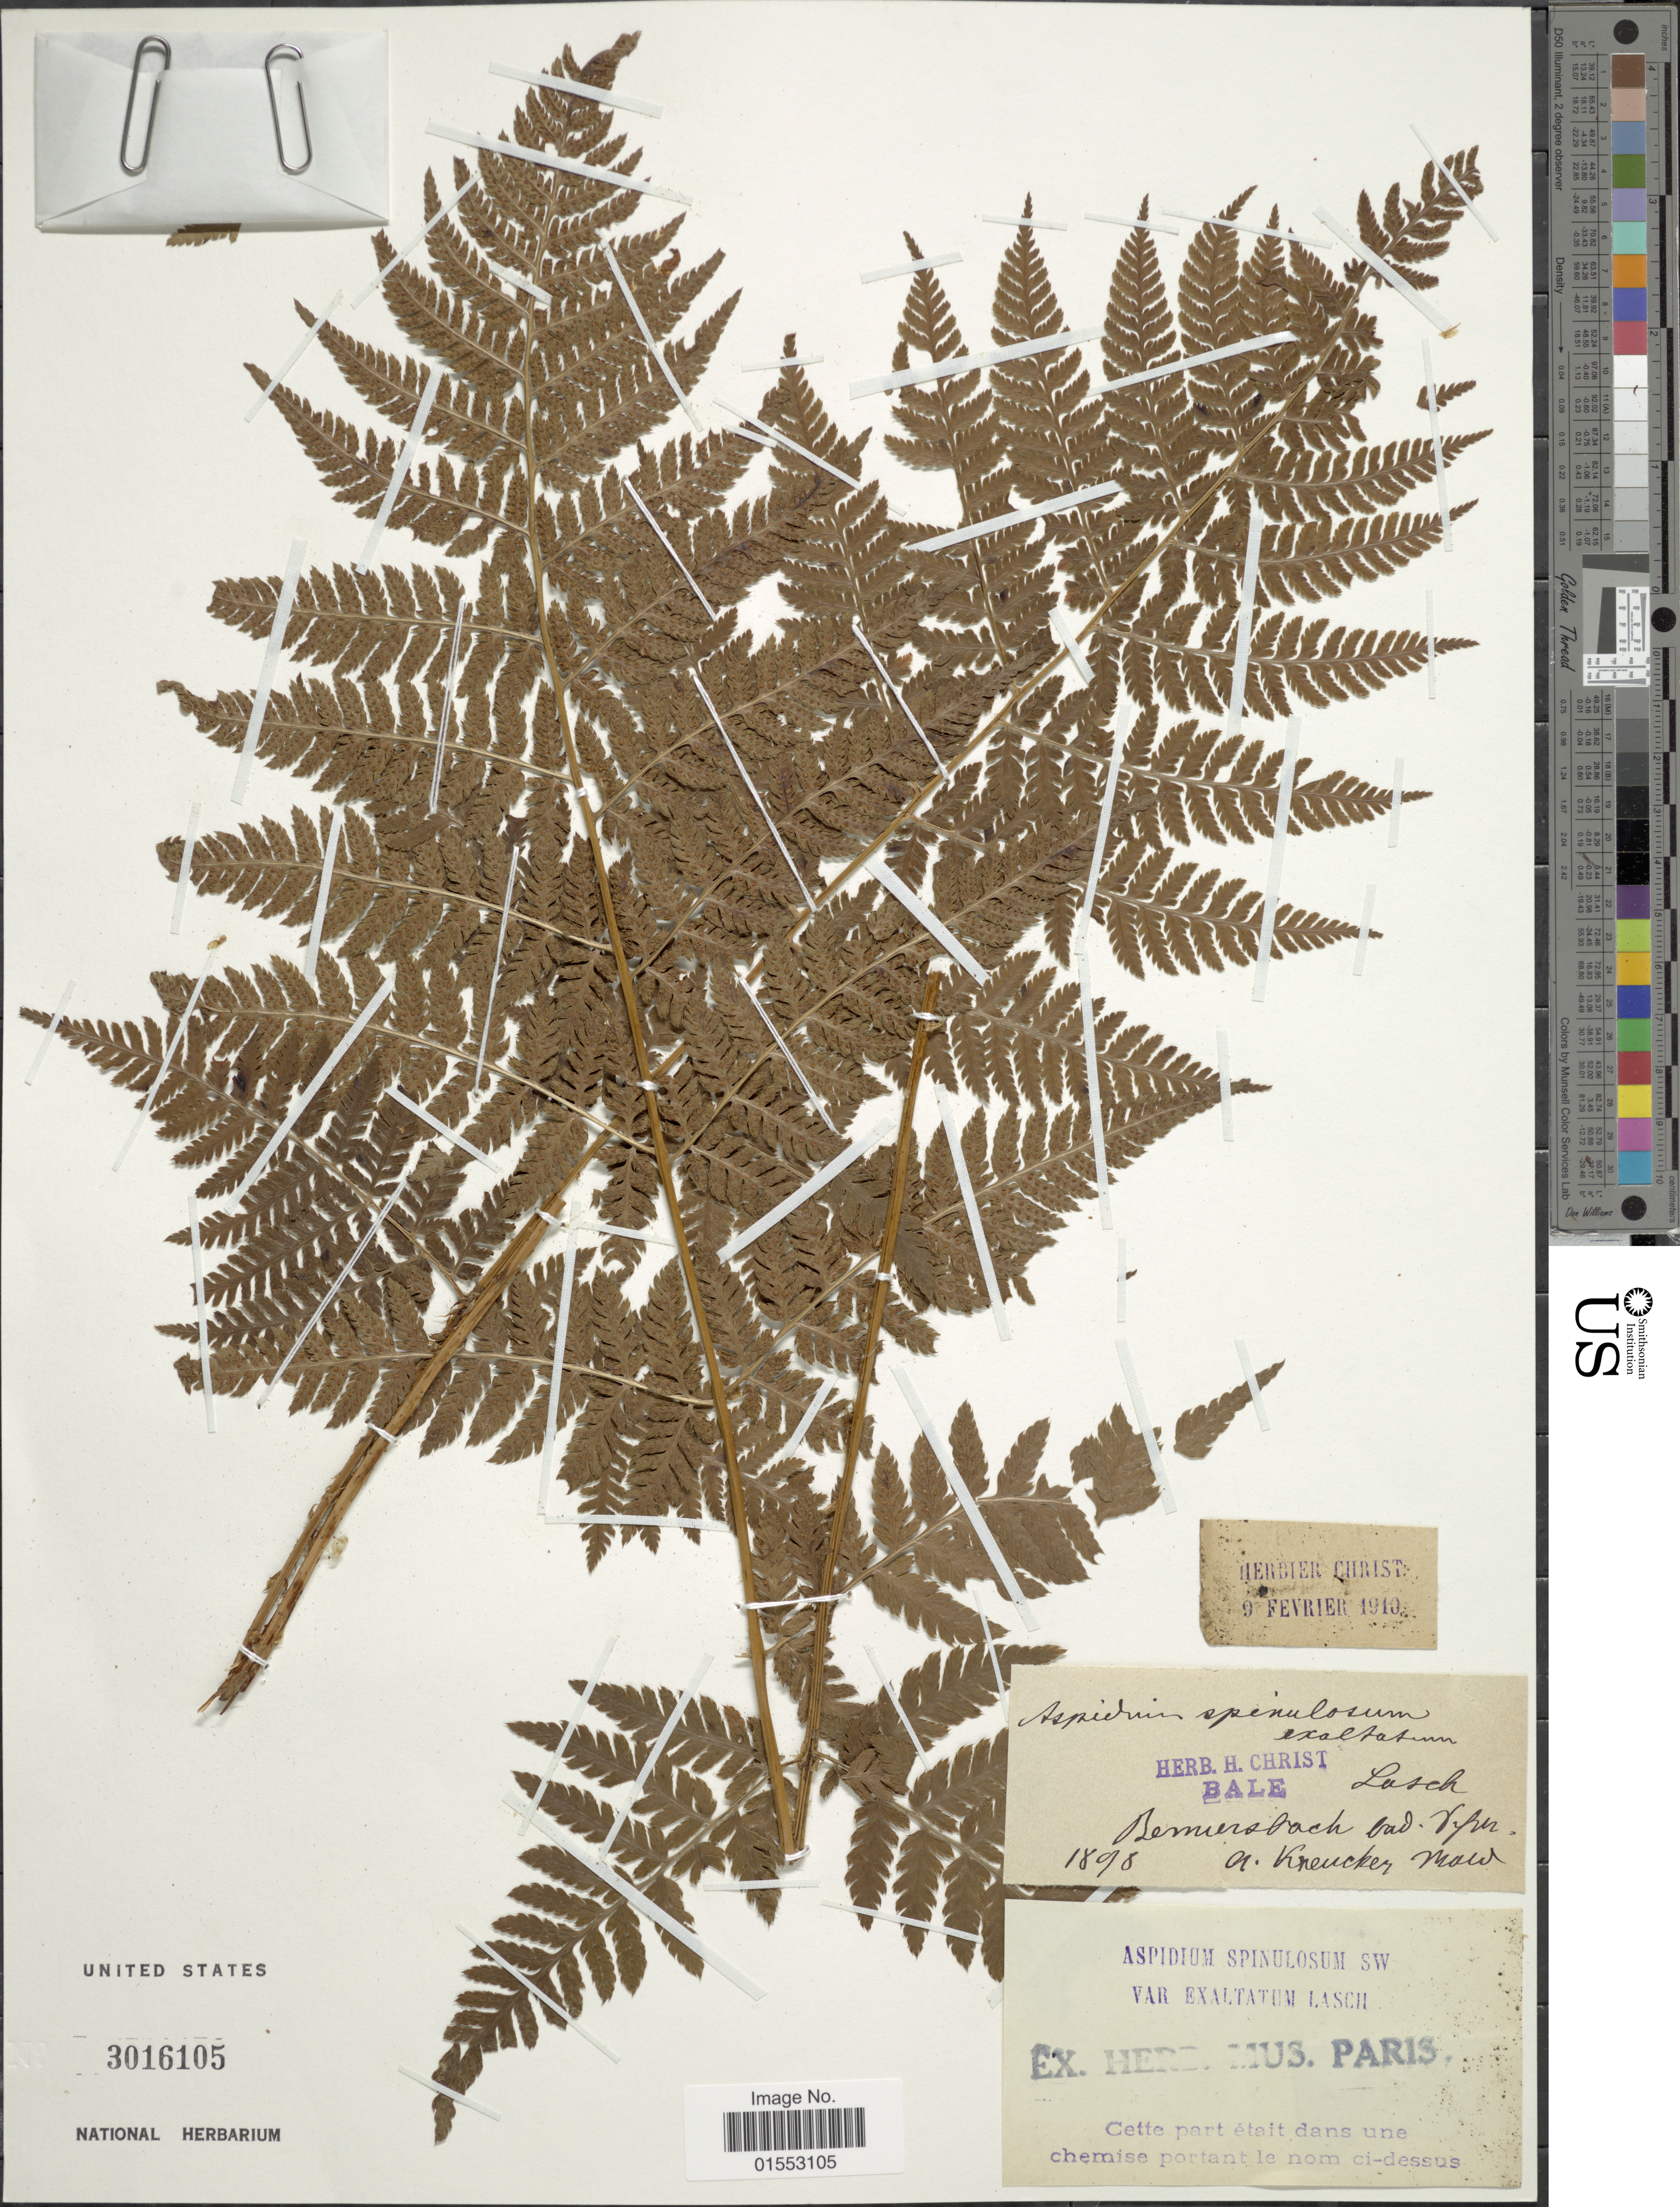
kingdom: Plantae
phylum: Tracheophyta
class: Polypodiopsida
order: Polypodiales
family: Dryopteridaceae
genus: Dryopteris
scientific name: Dryopteris carthusiana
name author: (Villars) H.P. Fuchs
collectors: ex herb. H. Christ Basil.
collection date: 1898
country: Germany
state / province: Baden-Württemberg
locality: Lasch Bemeursbach bad Vepen [interpreted]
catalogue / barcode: US 3016105